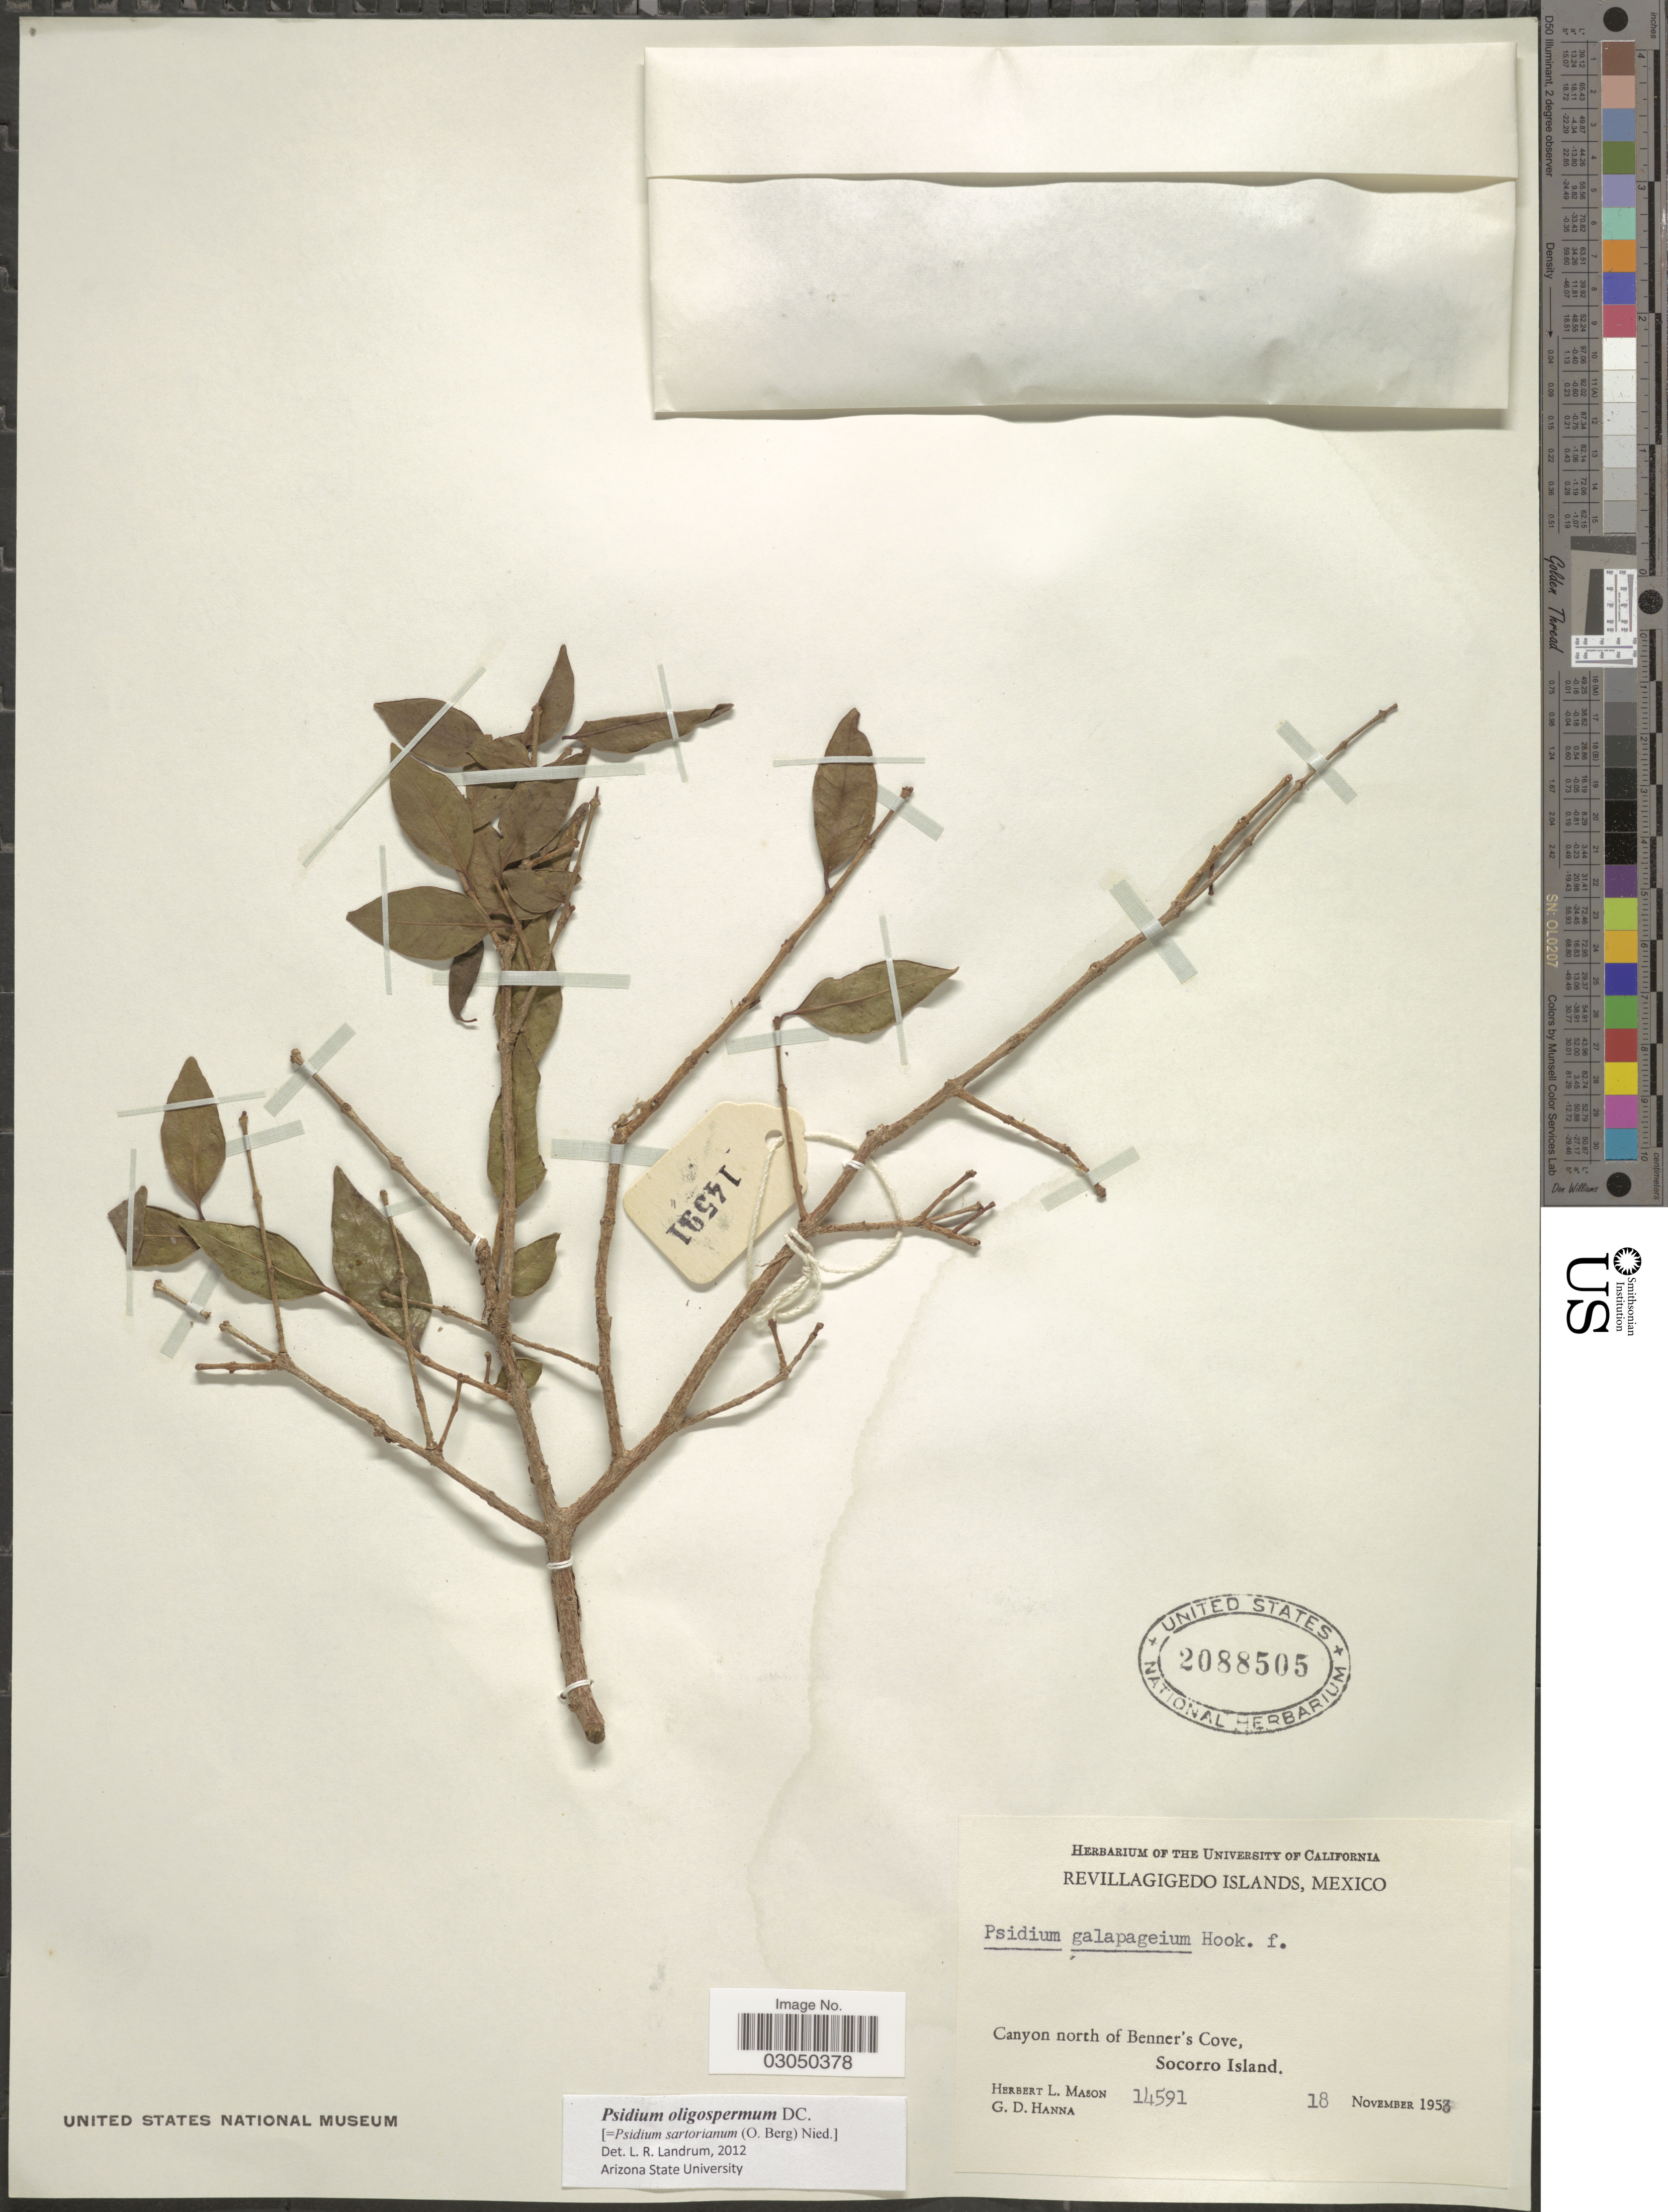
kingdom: Plantae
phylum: Tracheophyta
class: Magnoliopsida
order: Myrtales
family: Myrtaceae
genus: Psidium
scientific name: Psidium oligospermum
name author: Mart. ex DC.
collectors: H. L. Mason & G. D. Hanna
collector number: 14591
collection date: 1953-11-18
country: Mexico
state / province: Colima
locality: Revillagigedo Islands. Canyon north of Benner's Cove, Socorro Island.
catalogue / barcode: US 2088505